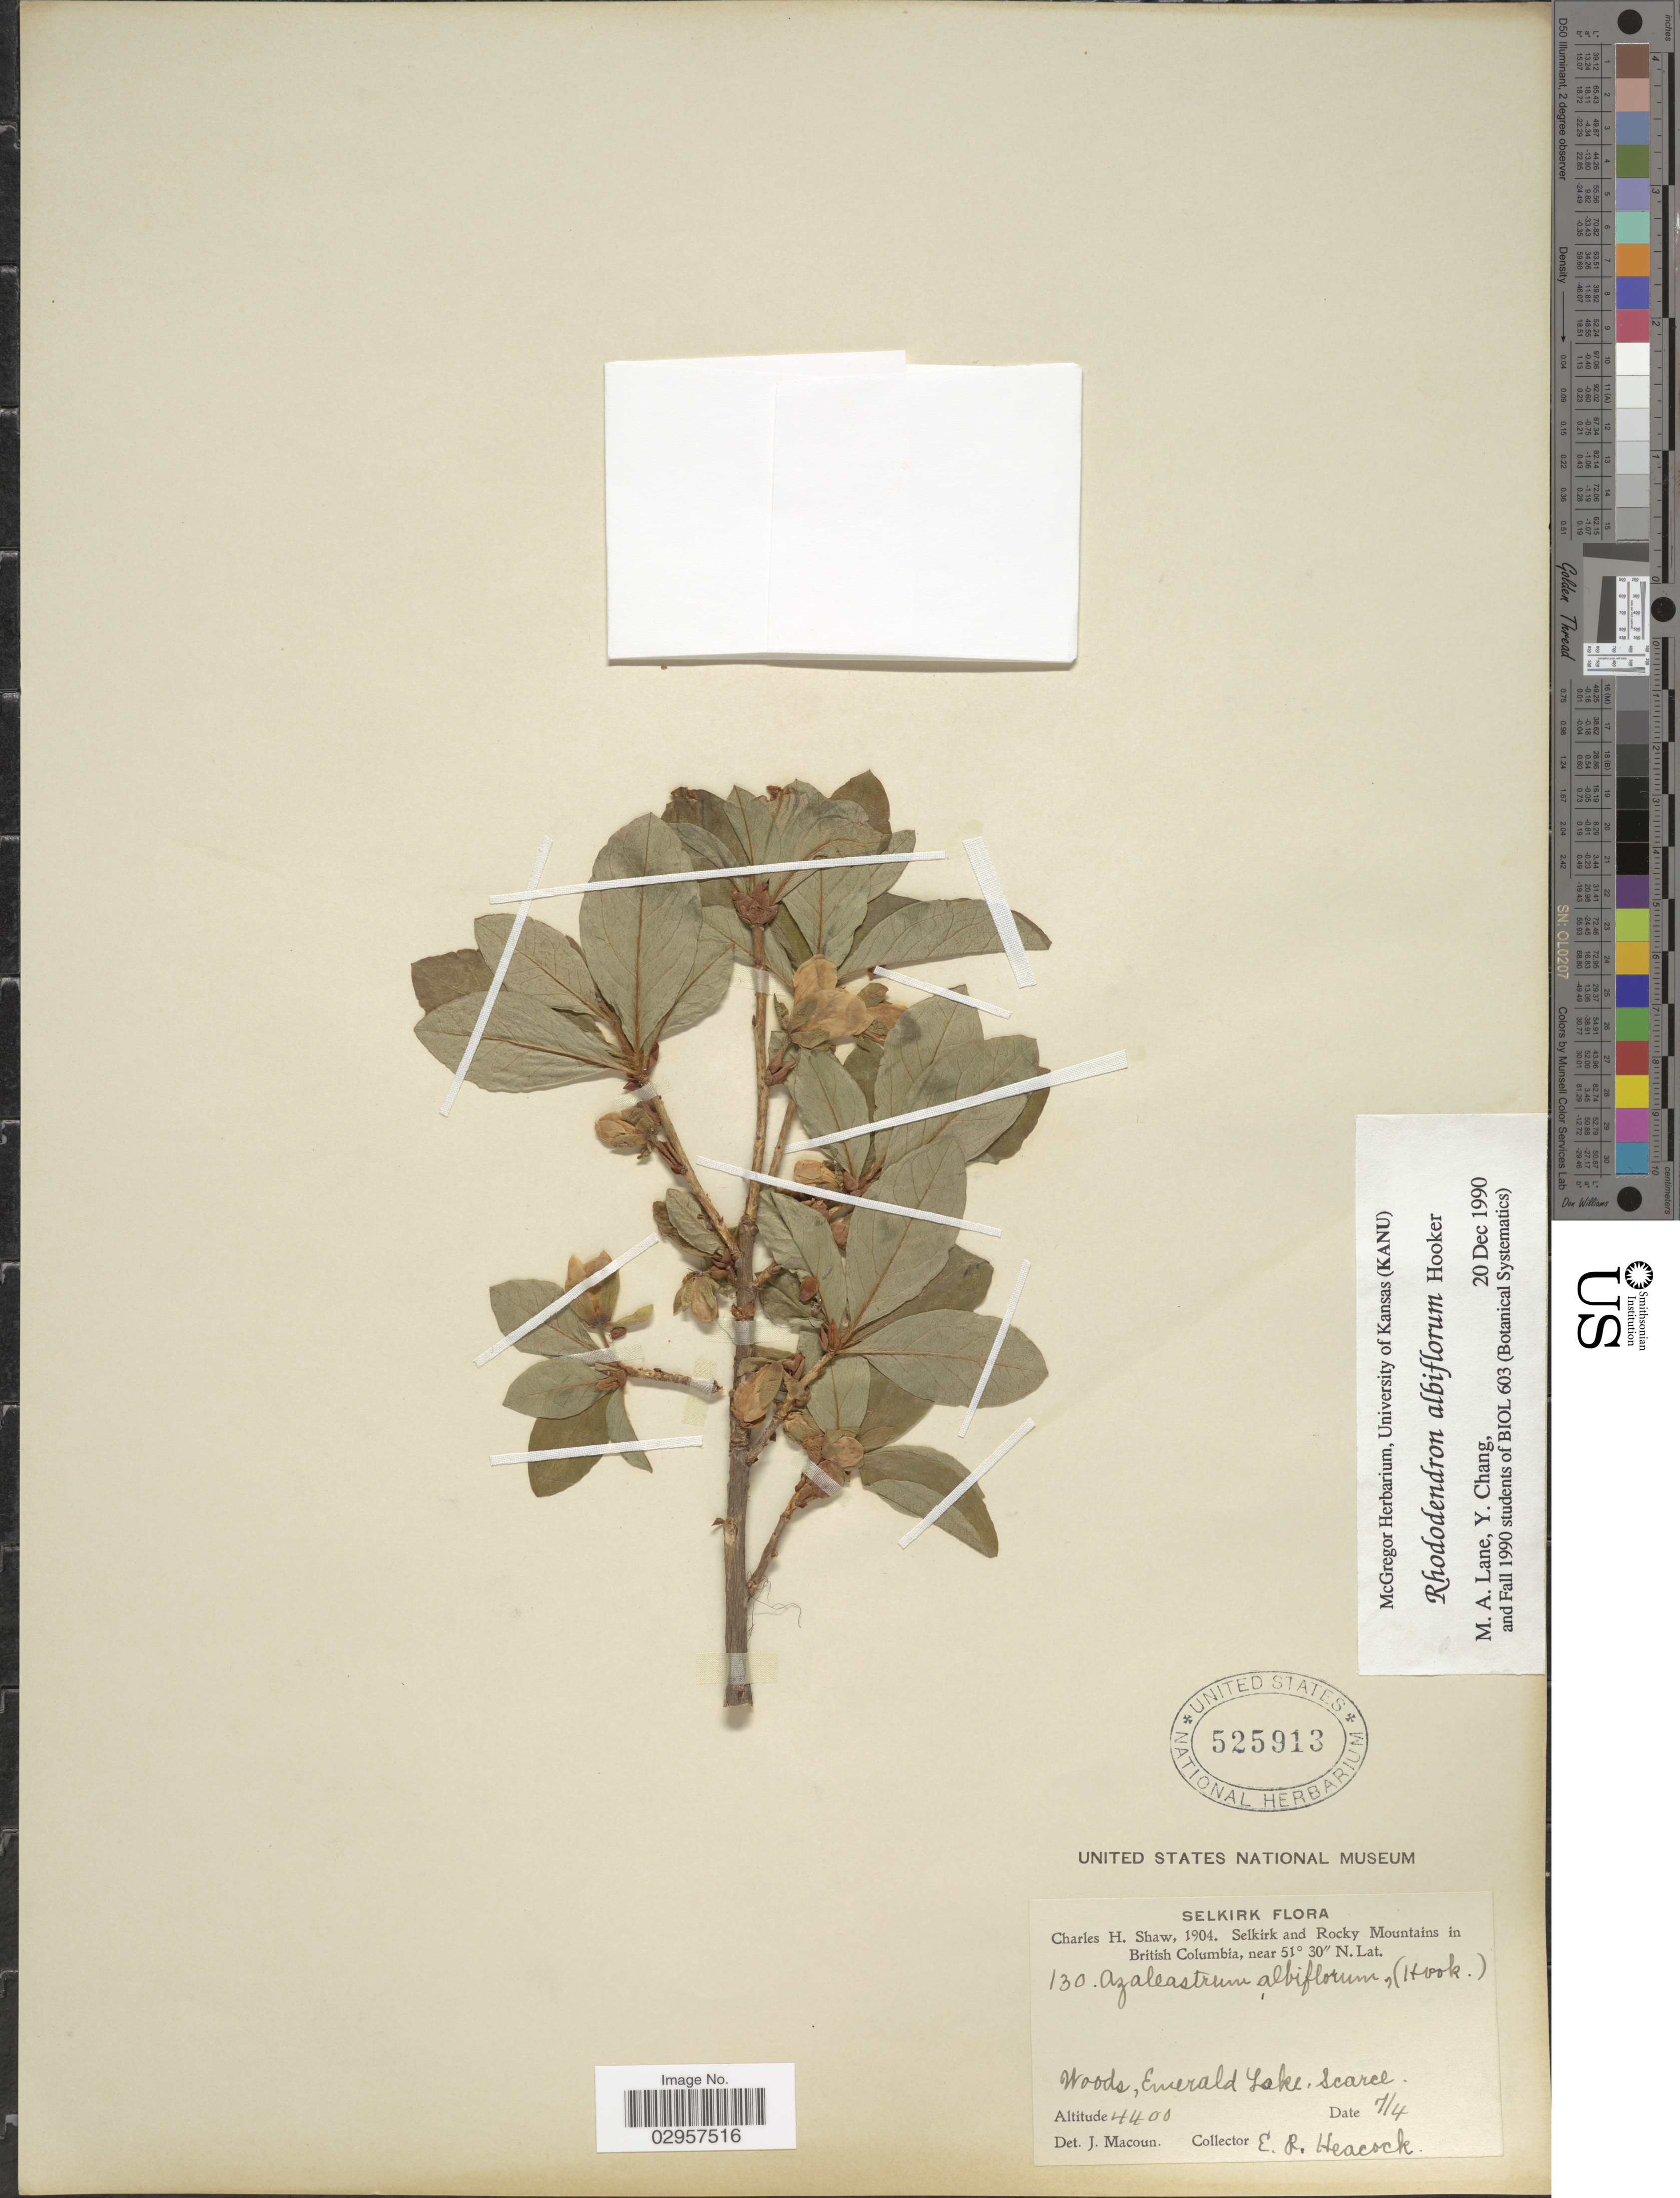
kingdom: Plantae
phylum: Tracheophyta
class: Magnoliopsida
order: Ericales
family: Ericaceae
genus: Rhododendron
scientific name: Rhododendron albiflorum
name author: Hook.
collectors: E. Heacock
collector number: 130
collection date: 1904-04-07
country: Canada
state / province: British Columbia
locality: Selkirk and Rocky Mountains. Emerald Lake. Scarce.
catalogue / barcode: US 525913